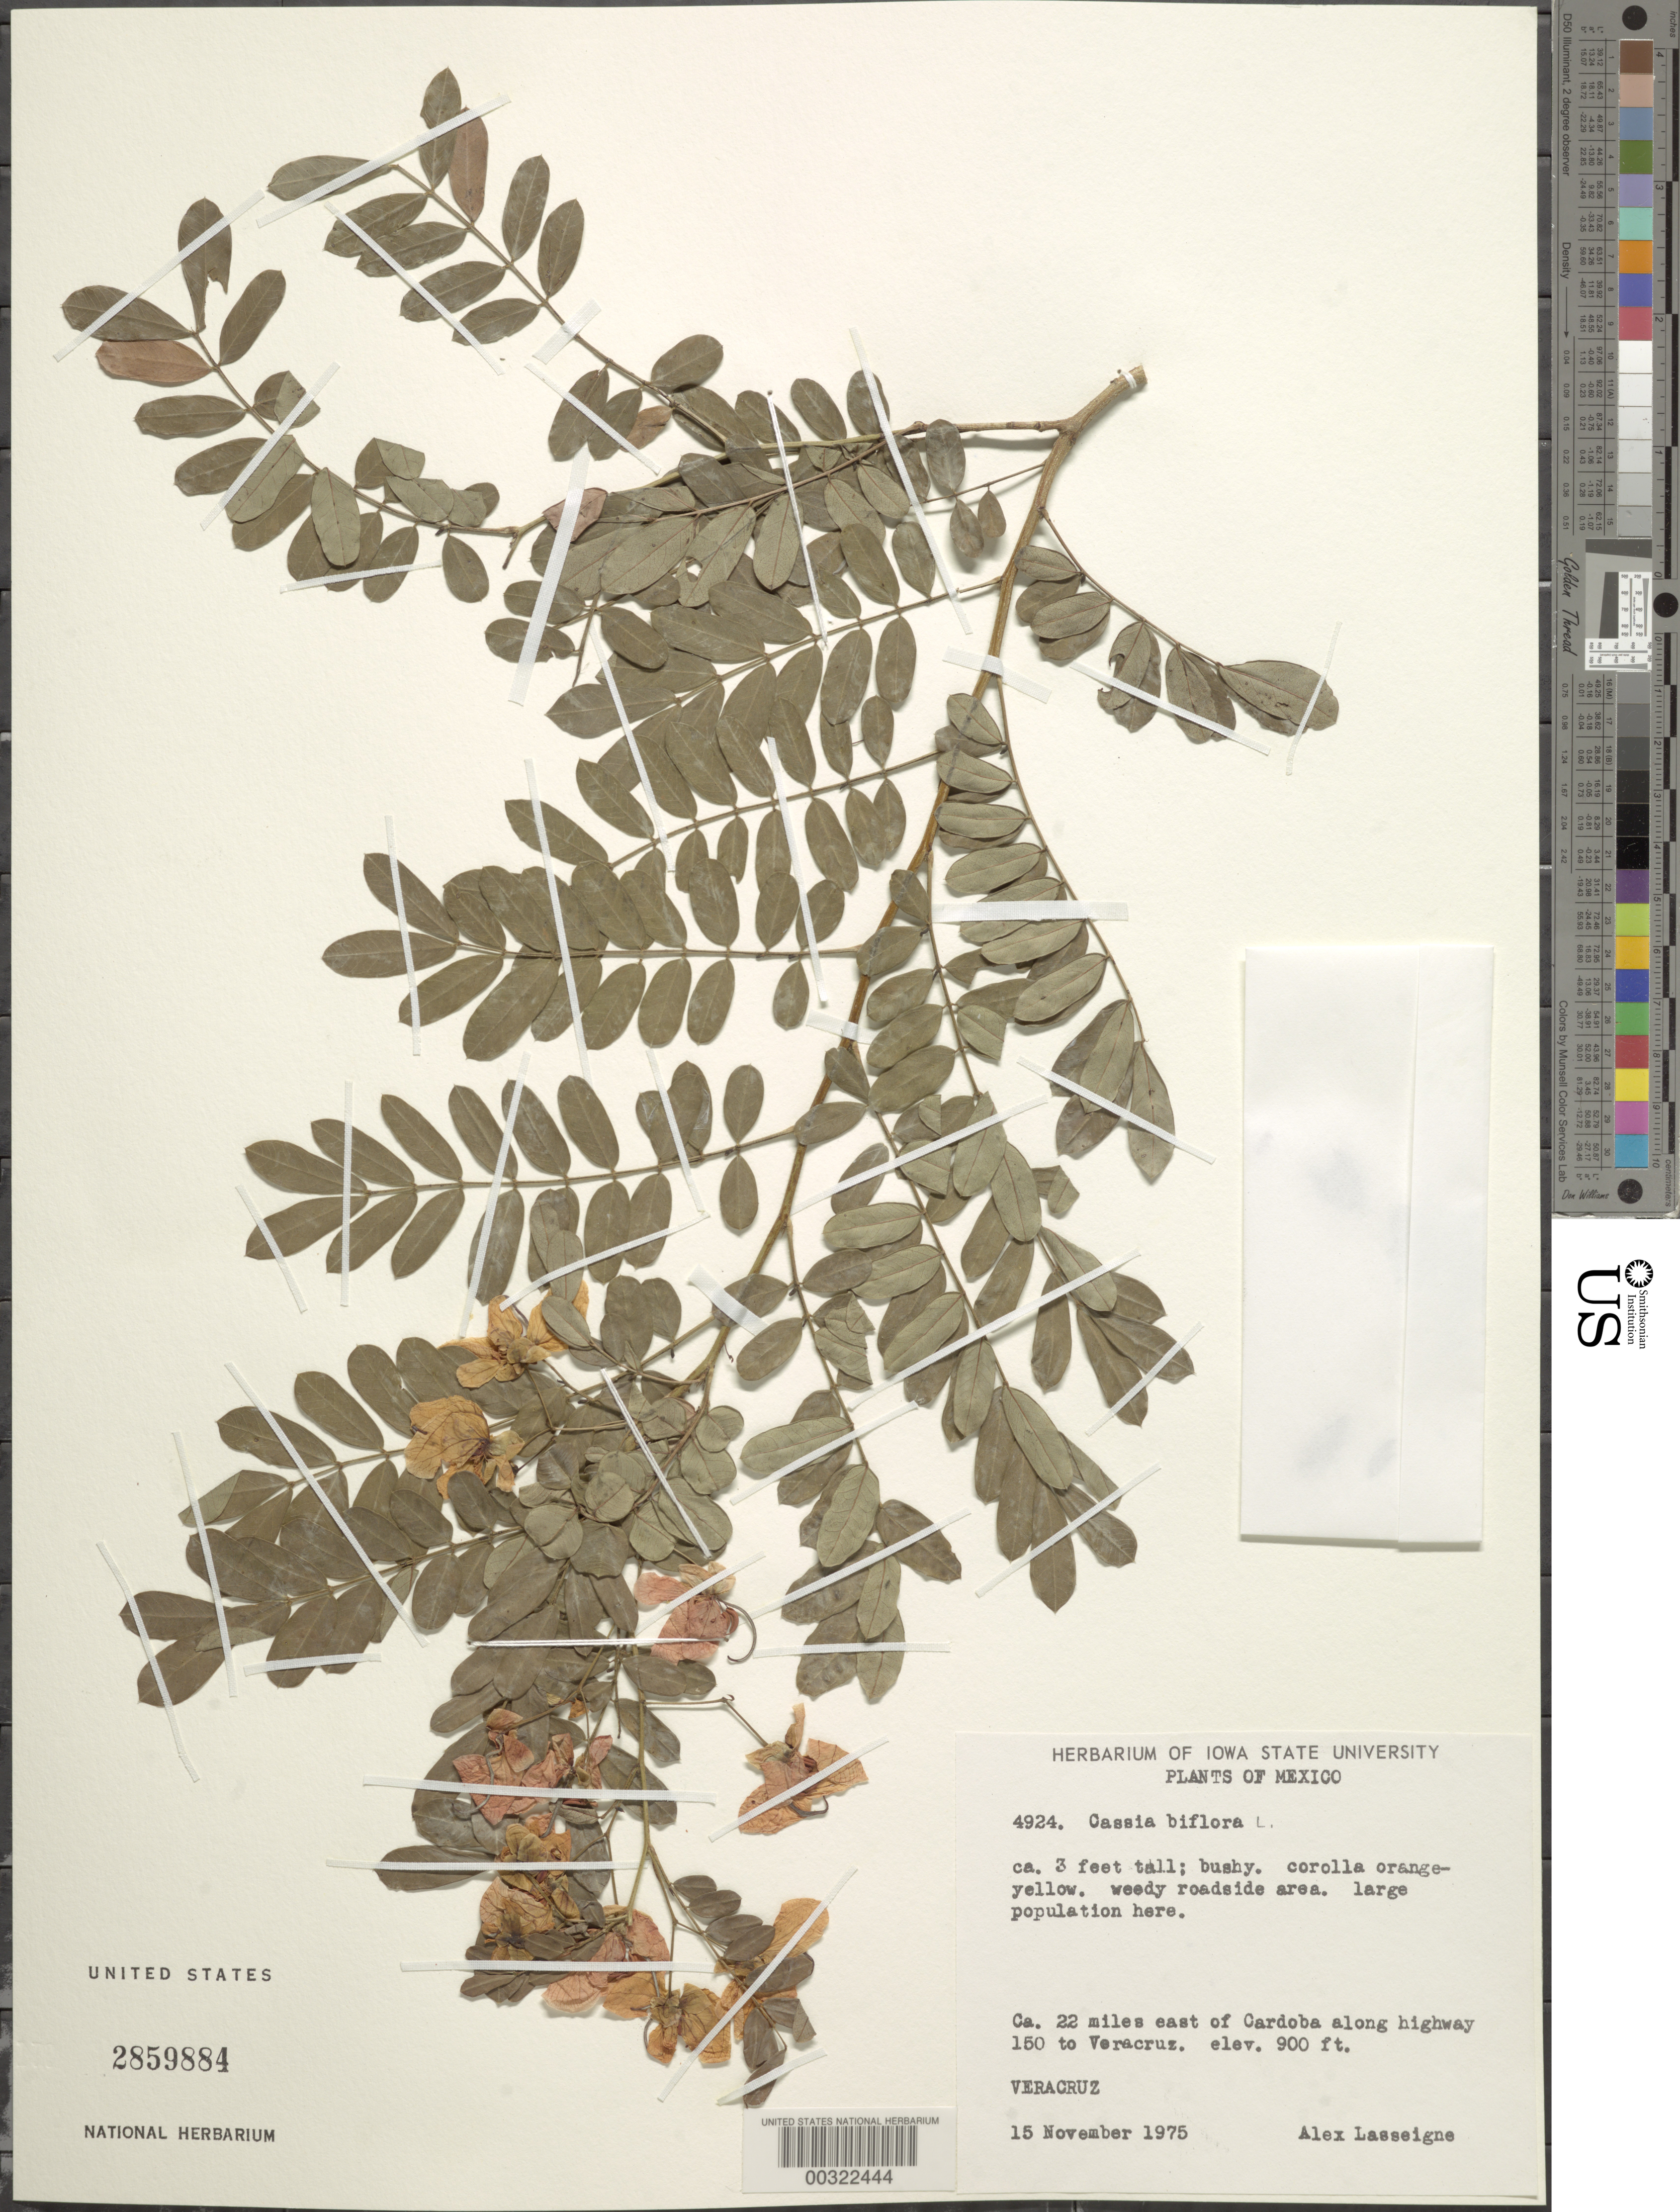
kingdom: Plantae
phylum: Tracheophyta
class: Magnoliopsida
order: Fabales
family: Fabaceae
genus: Senna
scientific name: Senna pallida var. pallida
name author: (Vahl) H.S. Irwin & Barneby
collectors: A. Lasseigne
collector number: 4924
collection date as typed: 15 Nov 1975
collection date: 1975-11-15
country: Mexico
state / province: Veracruz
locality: Ca 22 mi E of cardoba along highway 150 to Veracruz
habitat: Weedy roadside area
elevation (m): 274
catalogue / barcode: US 2859884